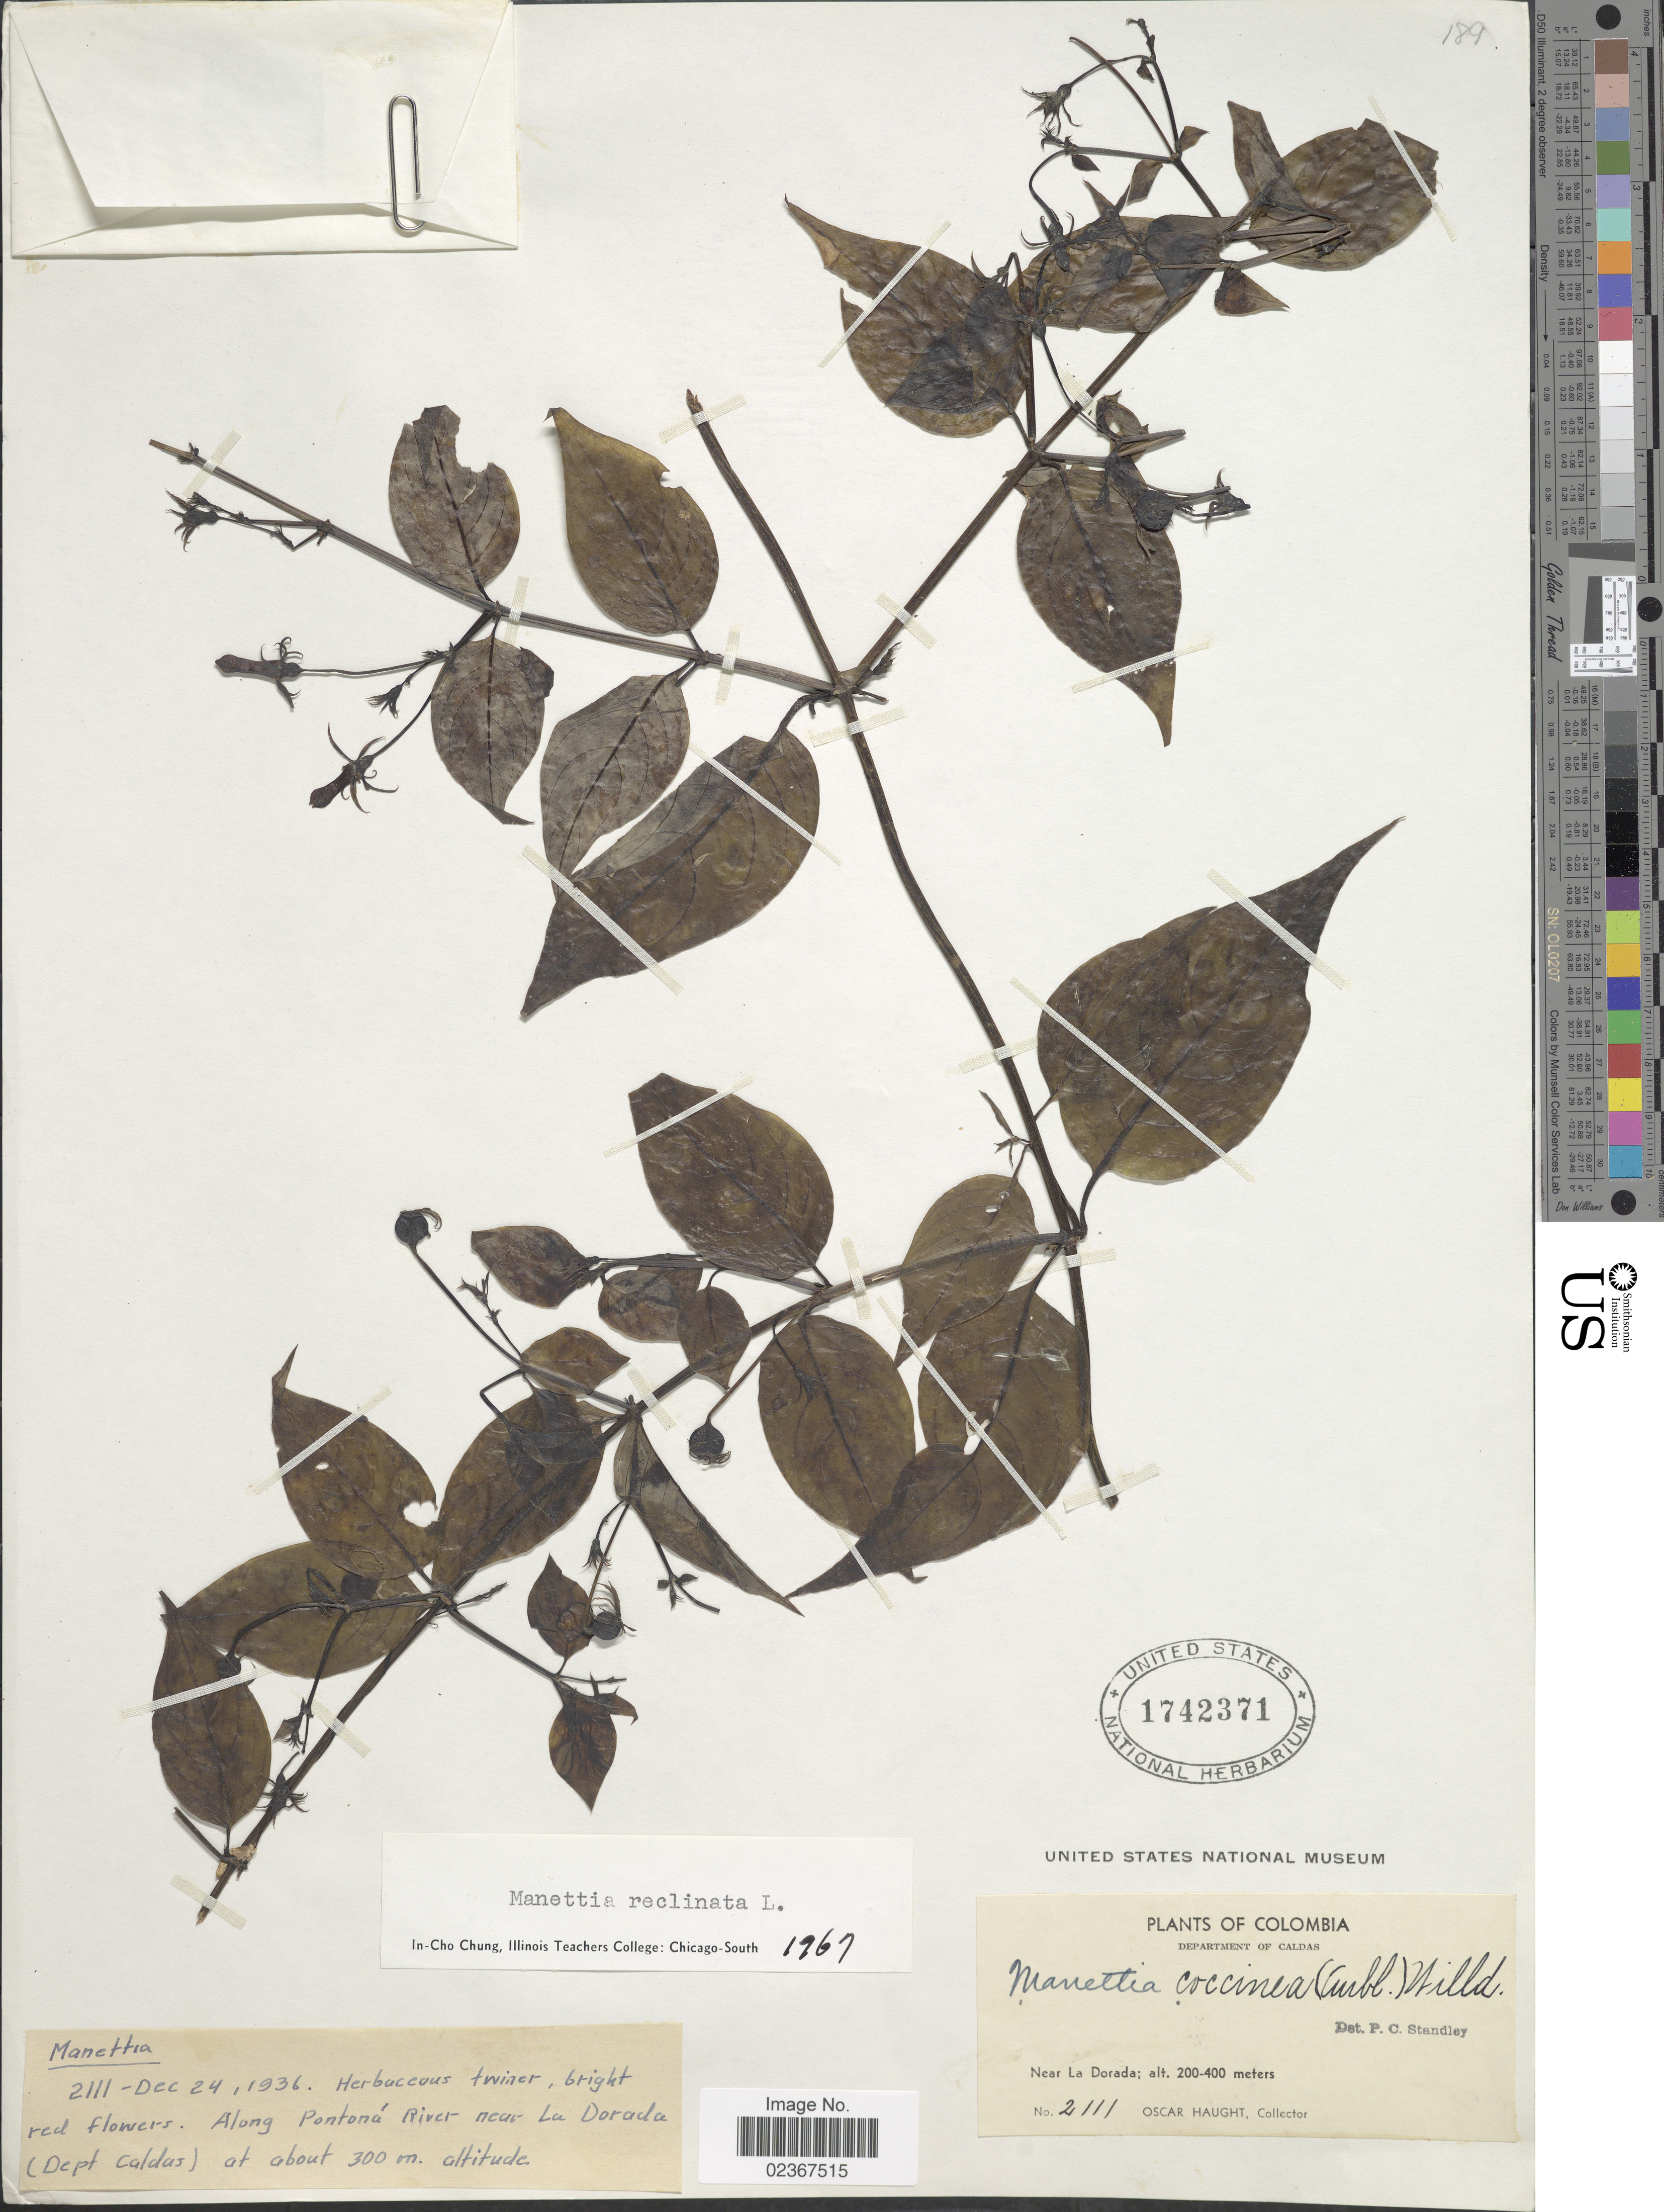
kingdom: Plantae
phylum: Tracheophyta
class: Magnoliopsida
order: Gentianales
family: Rubiaceae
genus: Manettia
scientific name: Manettia reclinata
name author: L.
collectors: O. L. Haught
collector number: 2111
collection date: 1936-12-24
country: Colombia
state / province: Caldas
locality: Near La Dorada. Along Pontona River - near La Dorada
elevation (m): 300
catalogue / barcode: US 1742371